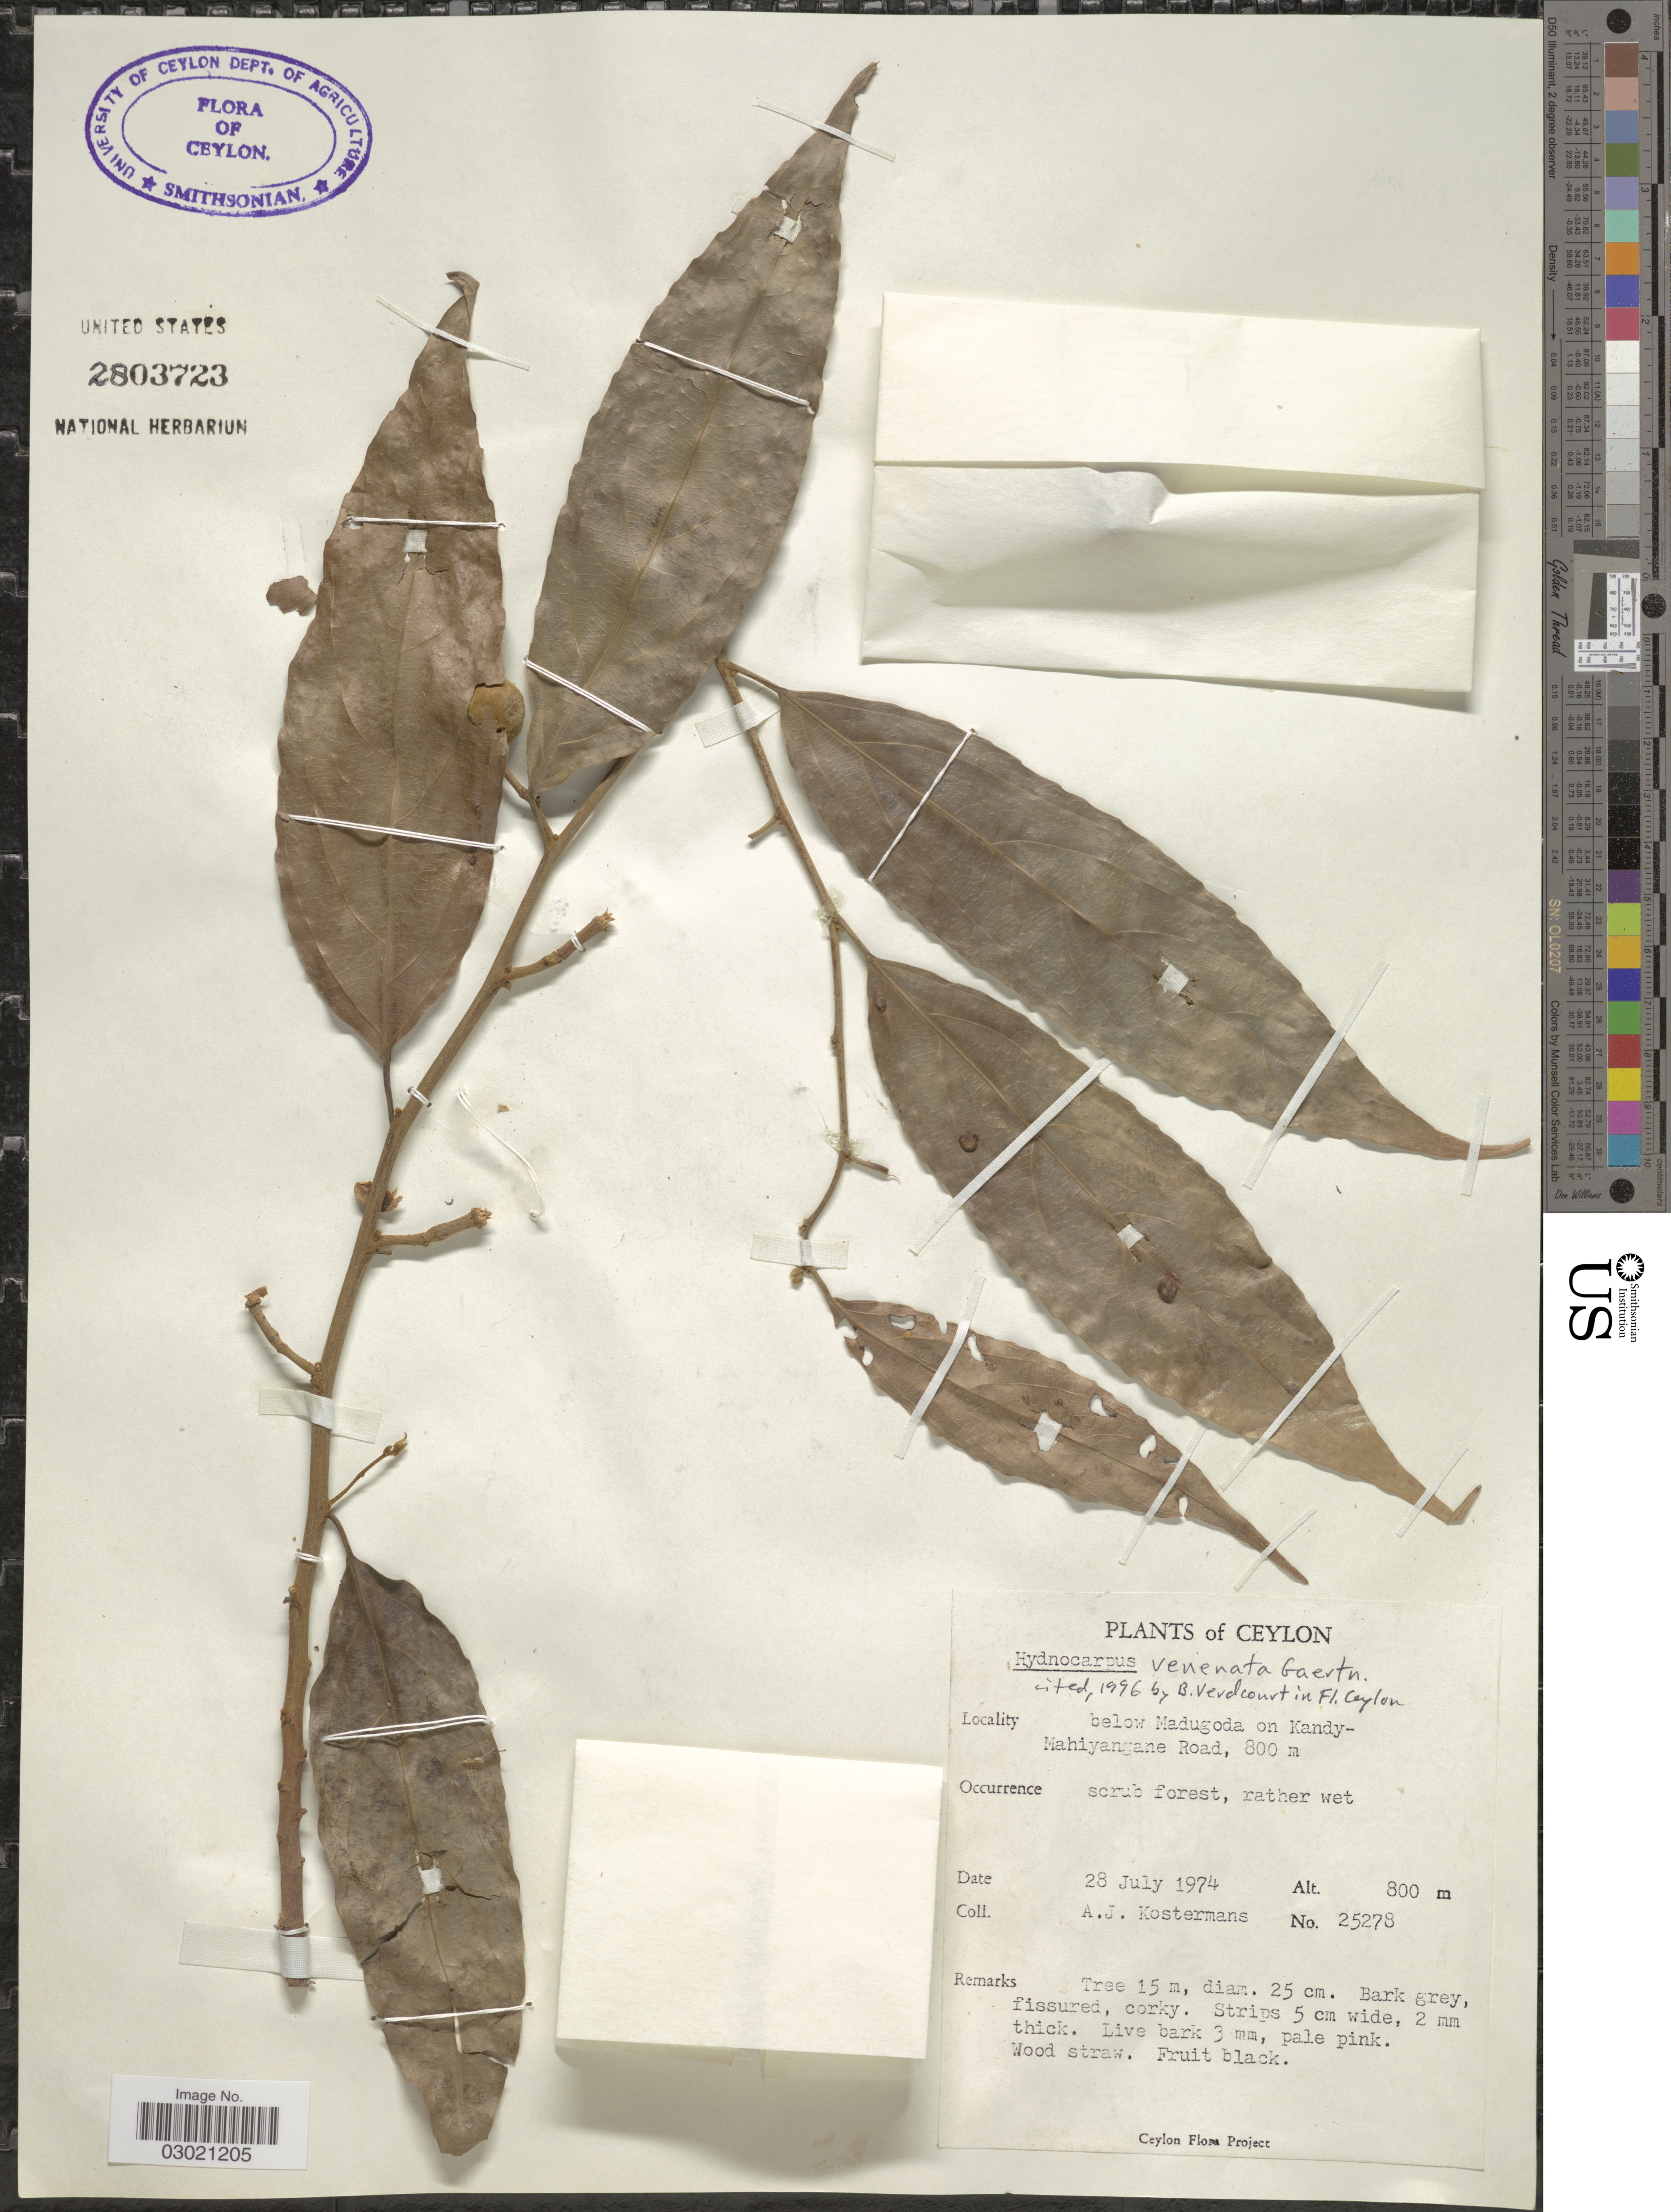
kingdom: Plantae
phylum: Tracheophyta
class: Magnoliopsida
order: Malpighiales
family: Achariaceae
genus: Hydnocarpus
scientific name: Hydnocarpus venenatus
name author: Gaertn.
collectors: A. J. G. Kostermans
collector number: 25278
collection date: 1974-07-28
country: Sri Lanka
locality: Ceylon, below Madugoda on Kandy-Mahiyangane Road.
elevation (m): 800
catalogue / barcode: US 2803723